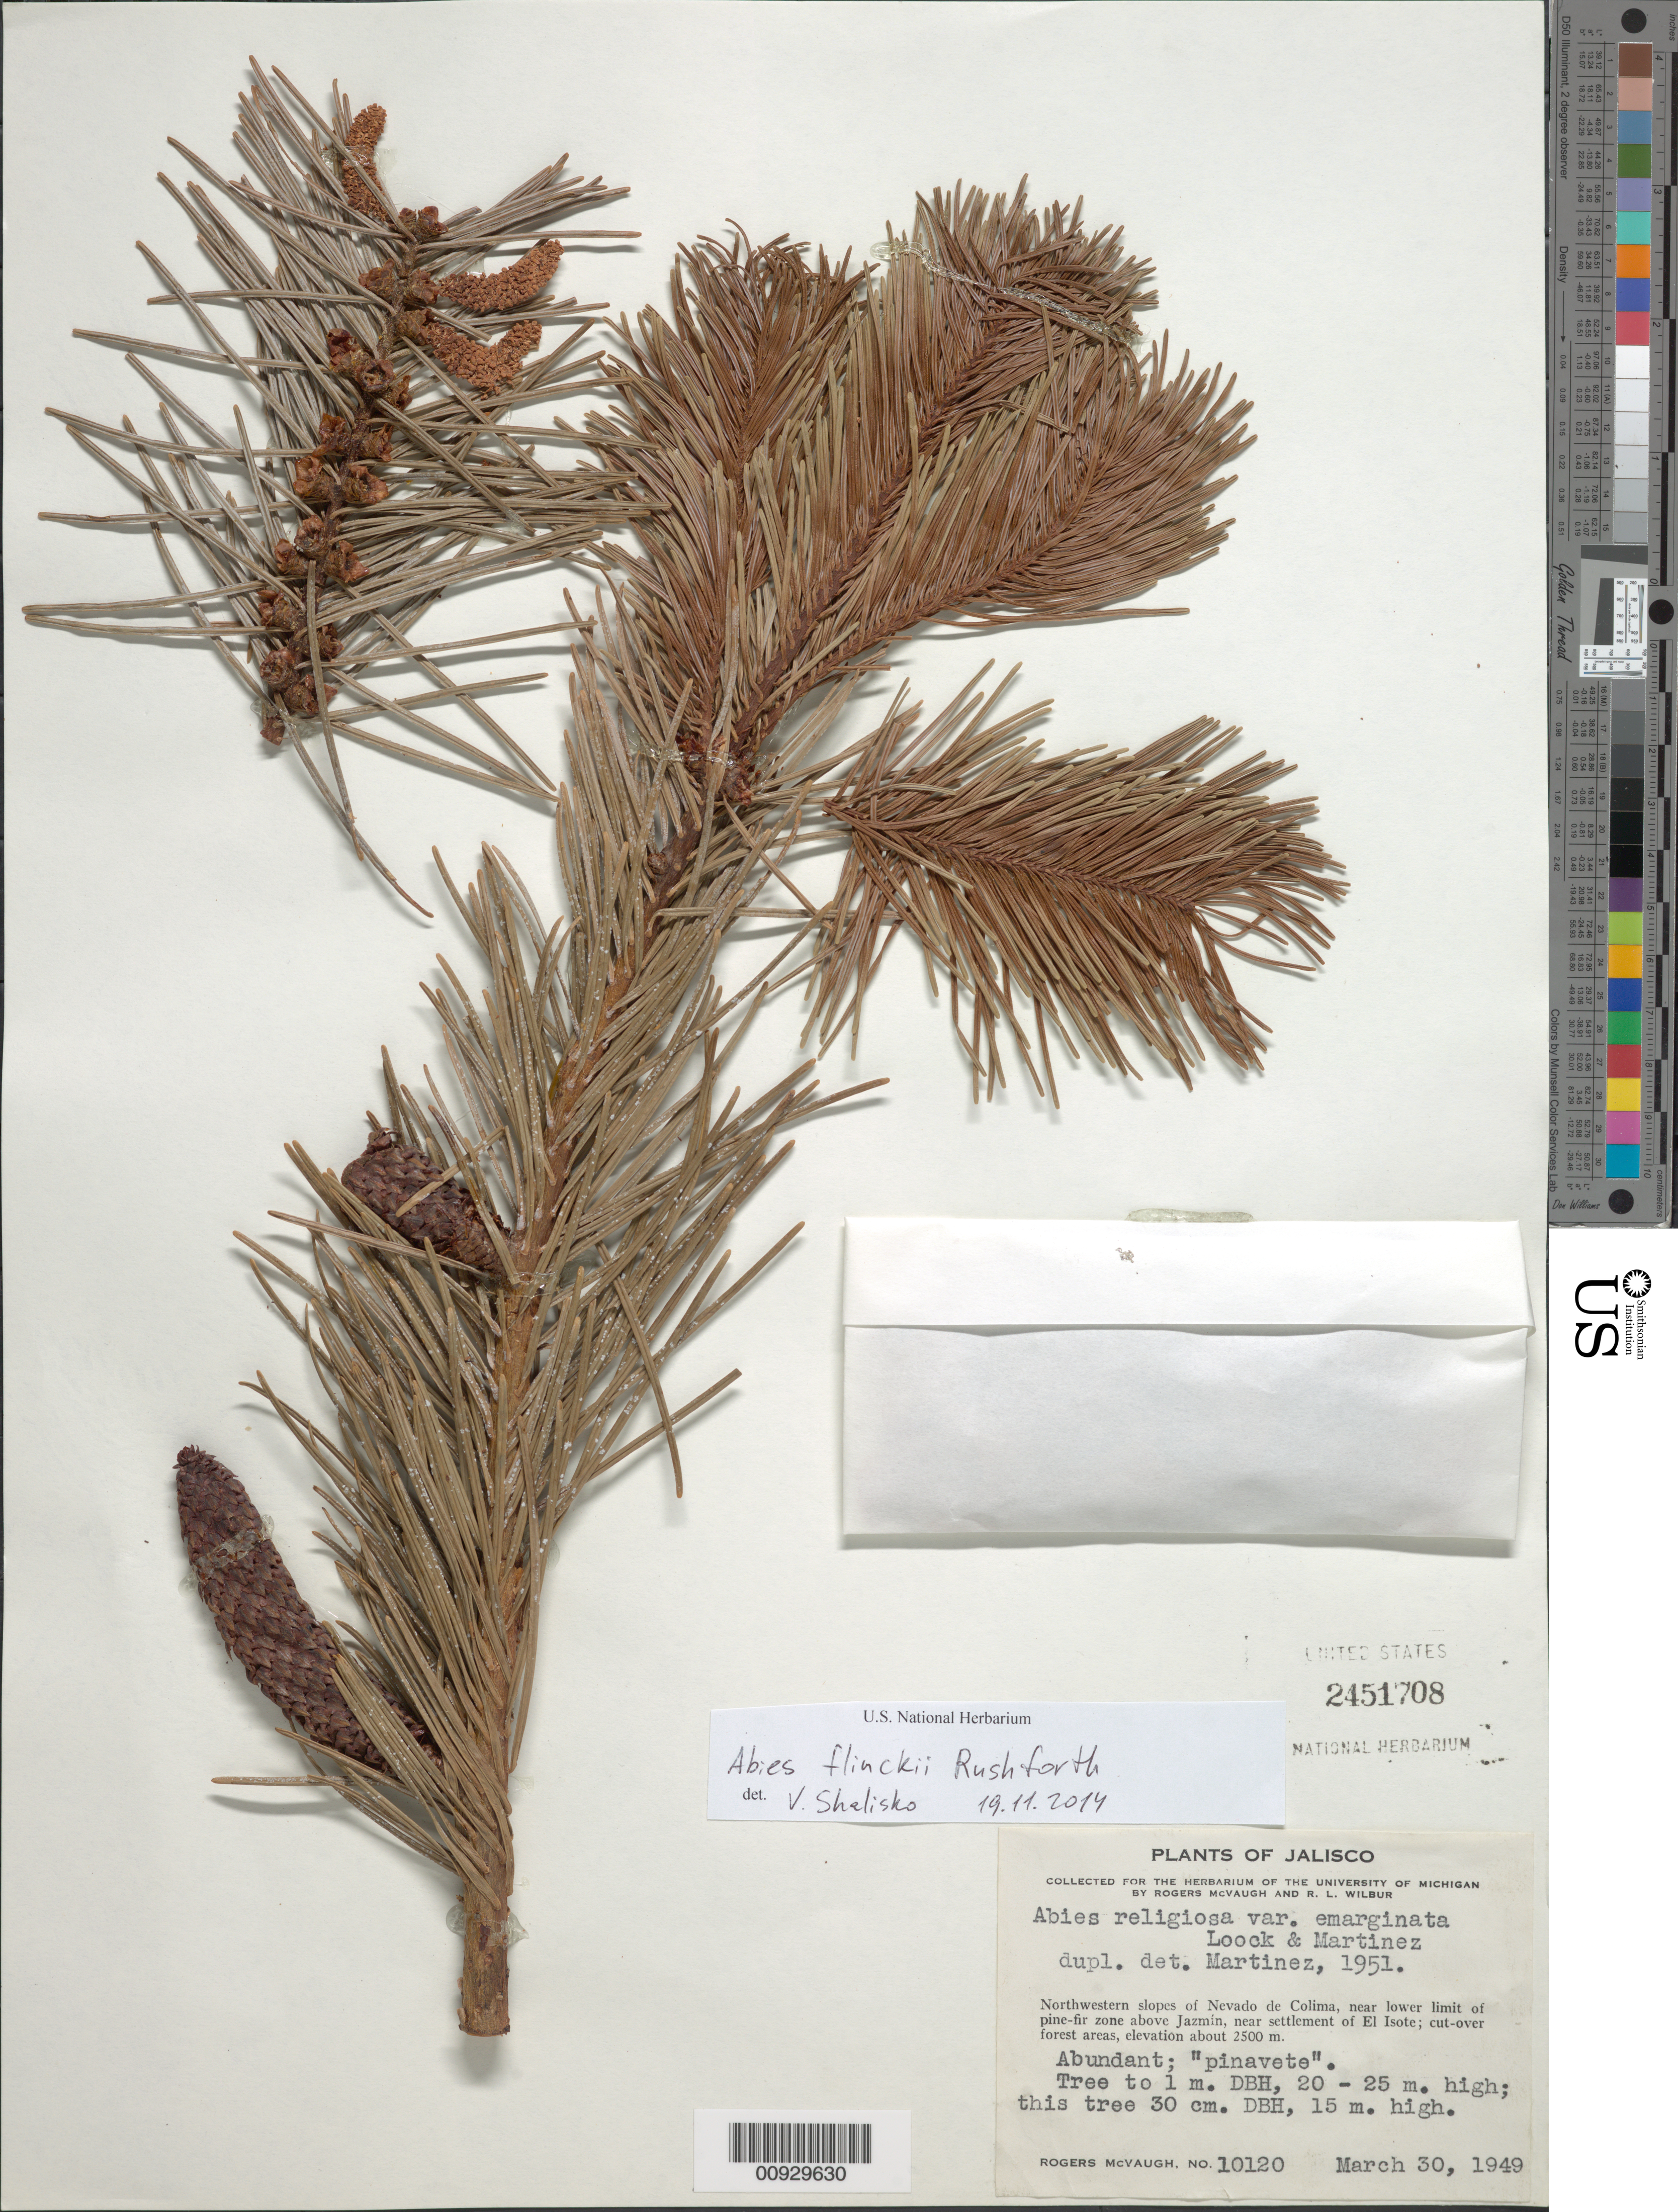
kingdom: Plantae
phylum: Tracheophyta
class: Pinopsida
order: Pinales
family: Pinaceae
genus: Abies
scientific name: Abies religiosa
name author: (Kunth) Schltdl. & Cham.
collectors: R. McVaugh & R. L. Wilbur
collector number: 10120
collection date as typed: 30 Mar 1949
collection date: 1949-03-30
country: Mexico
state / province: Jalisco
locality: Northwestern slopes of Nevado de Colima, near lower limit of pine-fir zone above Jazmín, near settlement of El Isote.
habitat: Near lower limit of pine-fir zone; cut-over forest areas.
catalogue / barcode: US 2451708